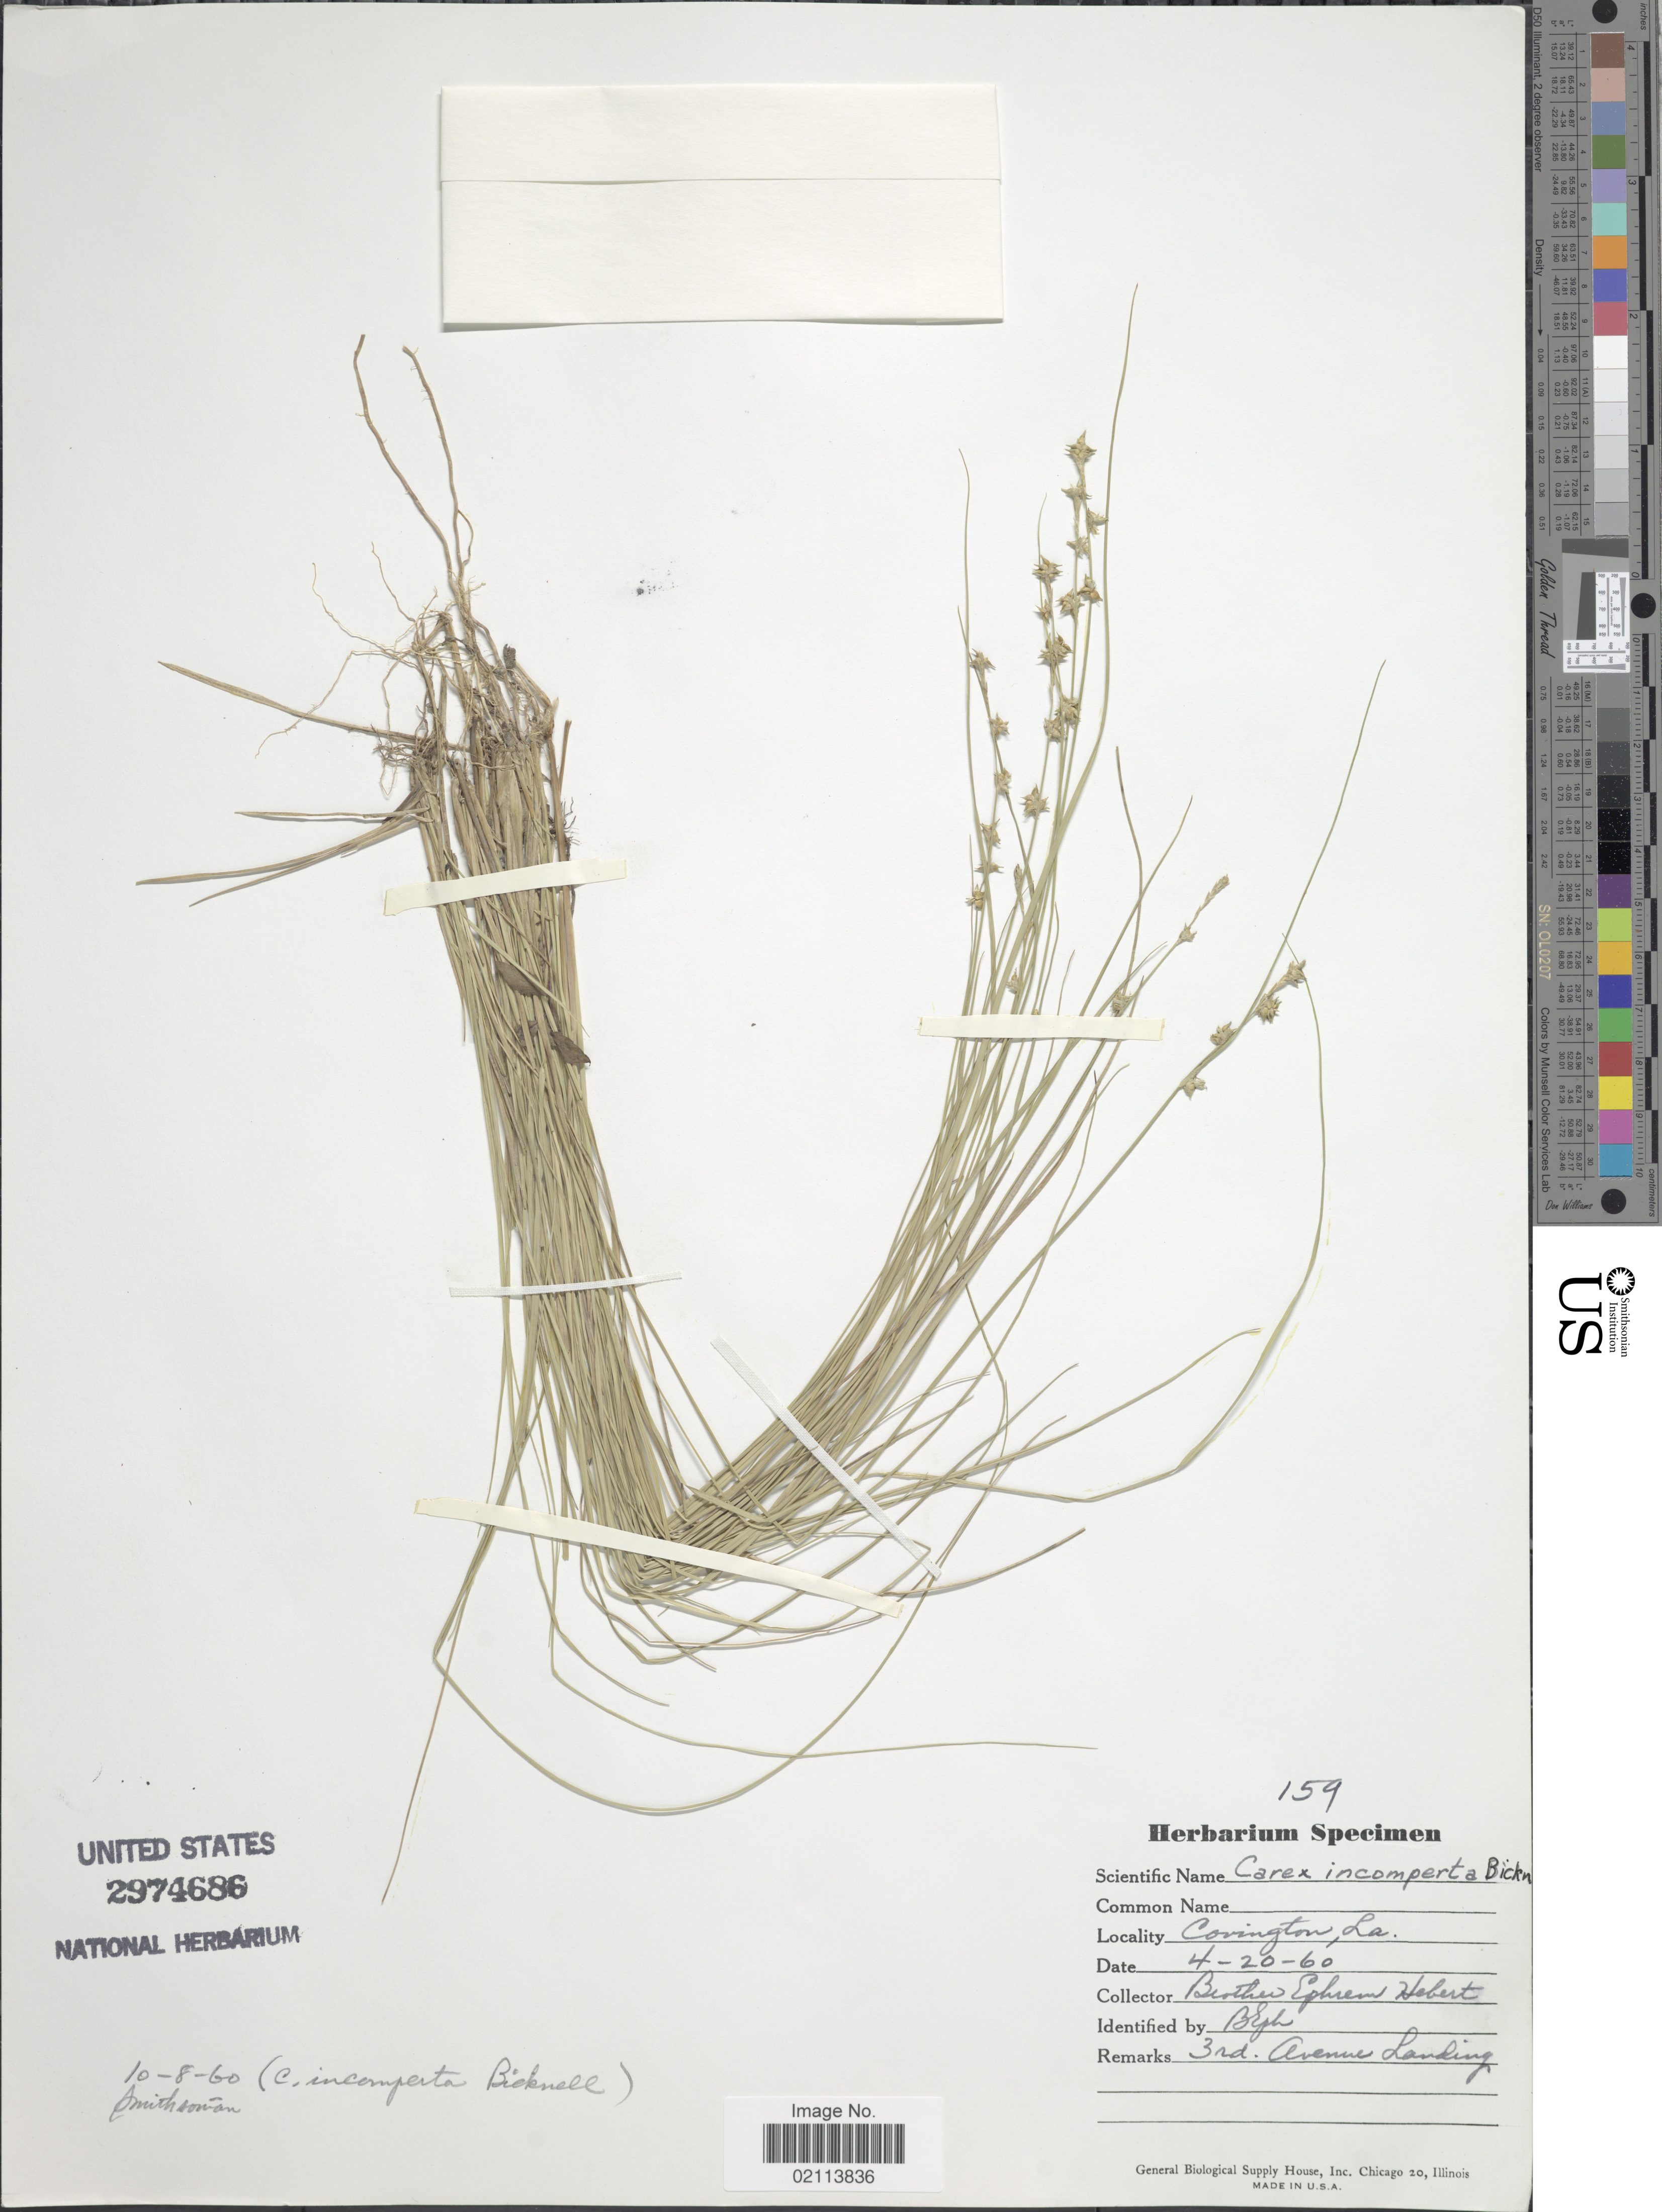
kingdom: Plantae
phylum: Tracheophyta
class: Liliopsida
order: Poales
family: Cyperaceae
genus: Carex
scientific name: Carex atlantica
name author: L.H. Bailey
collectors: E. Hebert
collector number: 159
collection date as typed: Transcribed d/m/y: 20/4/60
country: United States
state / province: Louisiana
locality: Covington, La.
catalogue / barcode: US 2974686